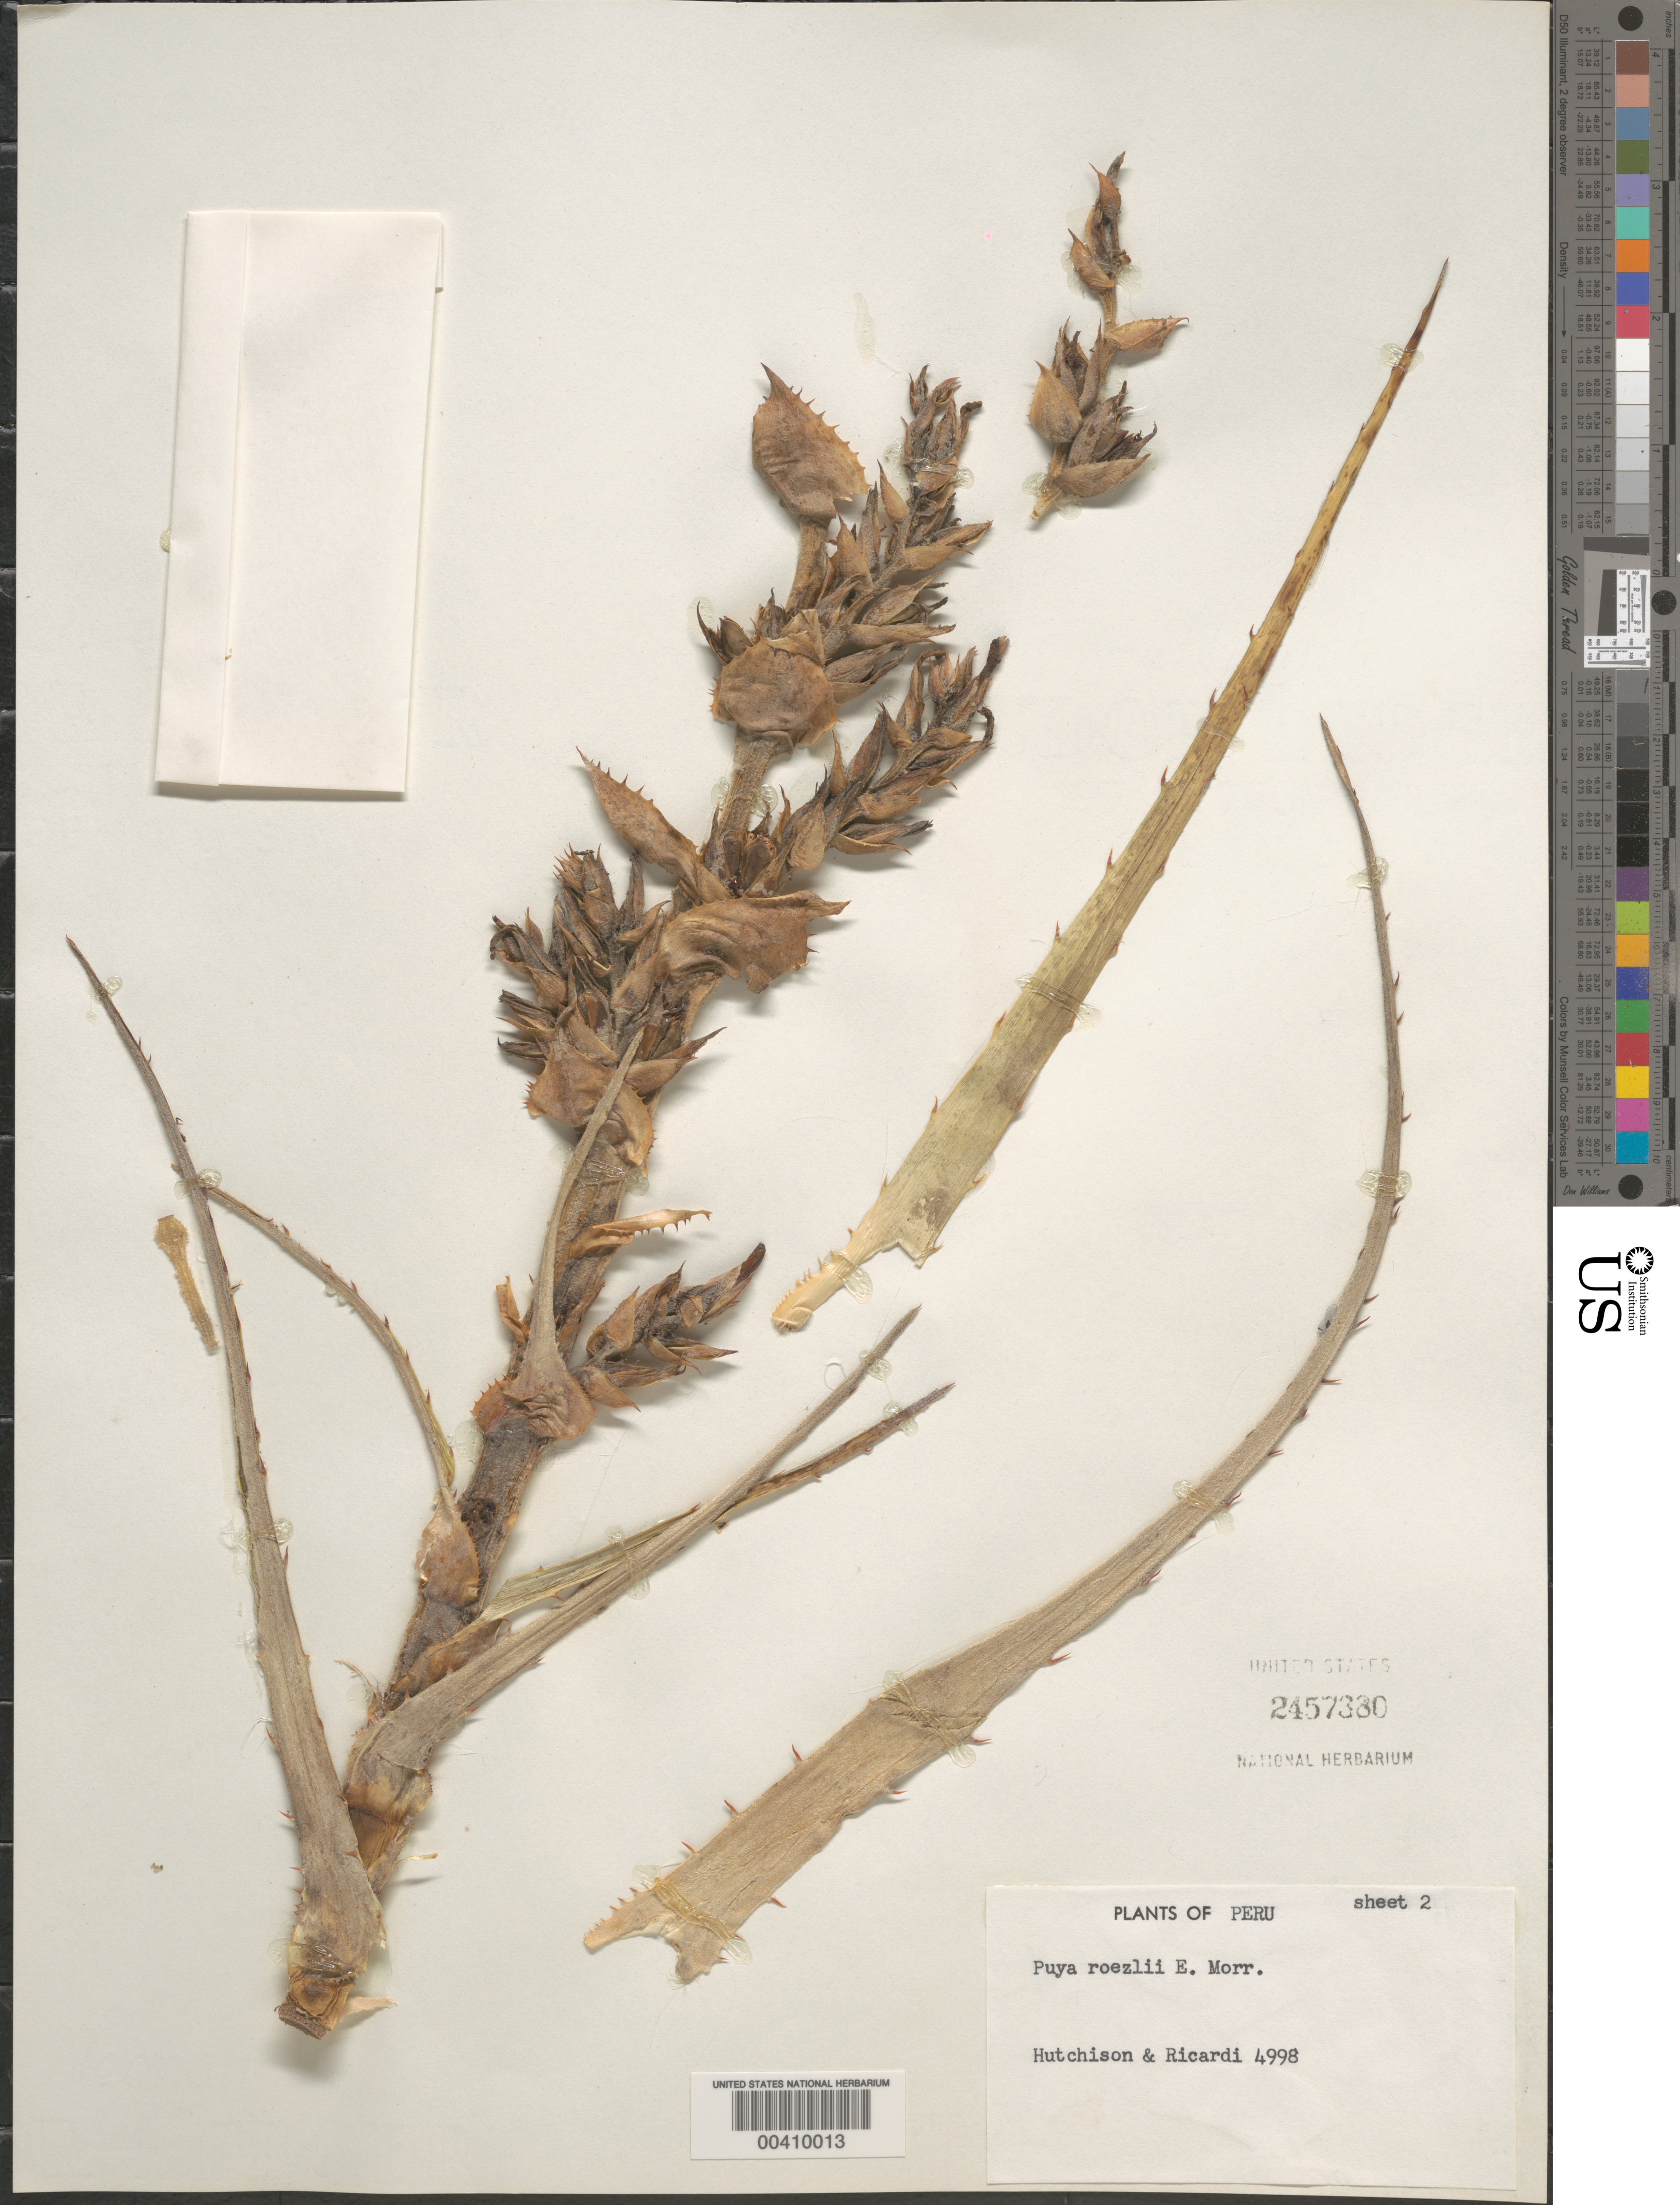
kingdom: Plantae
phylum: Tracheophyta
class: Liliopsida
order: Poales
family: Bromeliaceae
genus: Puya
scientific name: Puya roezlii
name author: É. Morren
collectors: P. C. Hutchison & M. Ricardi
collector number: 4998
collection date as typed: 19 Apr 1964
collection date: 1964-04-19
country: Peru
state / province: Lima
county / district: Huarochirí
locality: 6 km above matucana just above first tunnel and below bridge, s side of rio rimac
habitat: Steeps slopes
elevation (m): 2560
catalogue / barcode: US 2457380